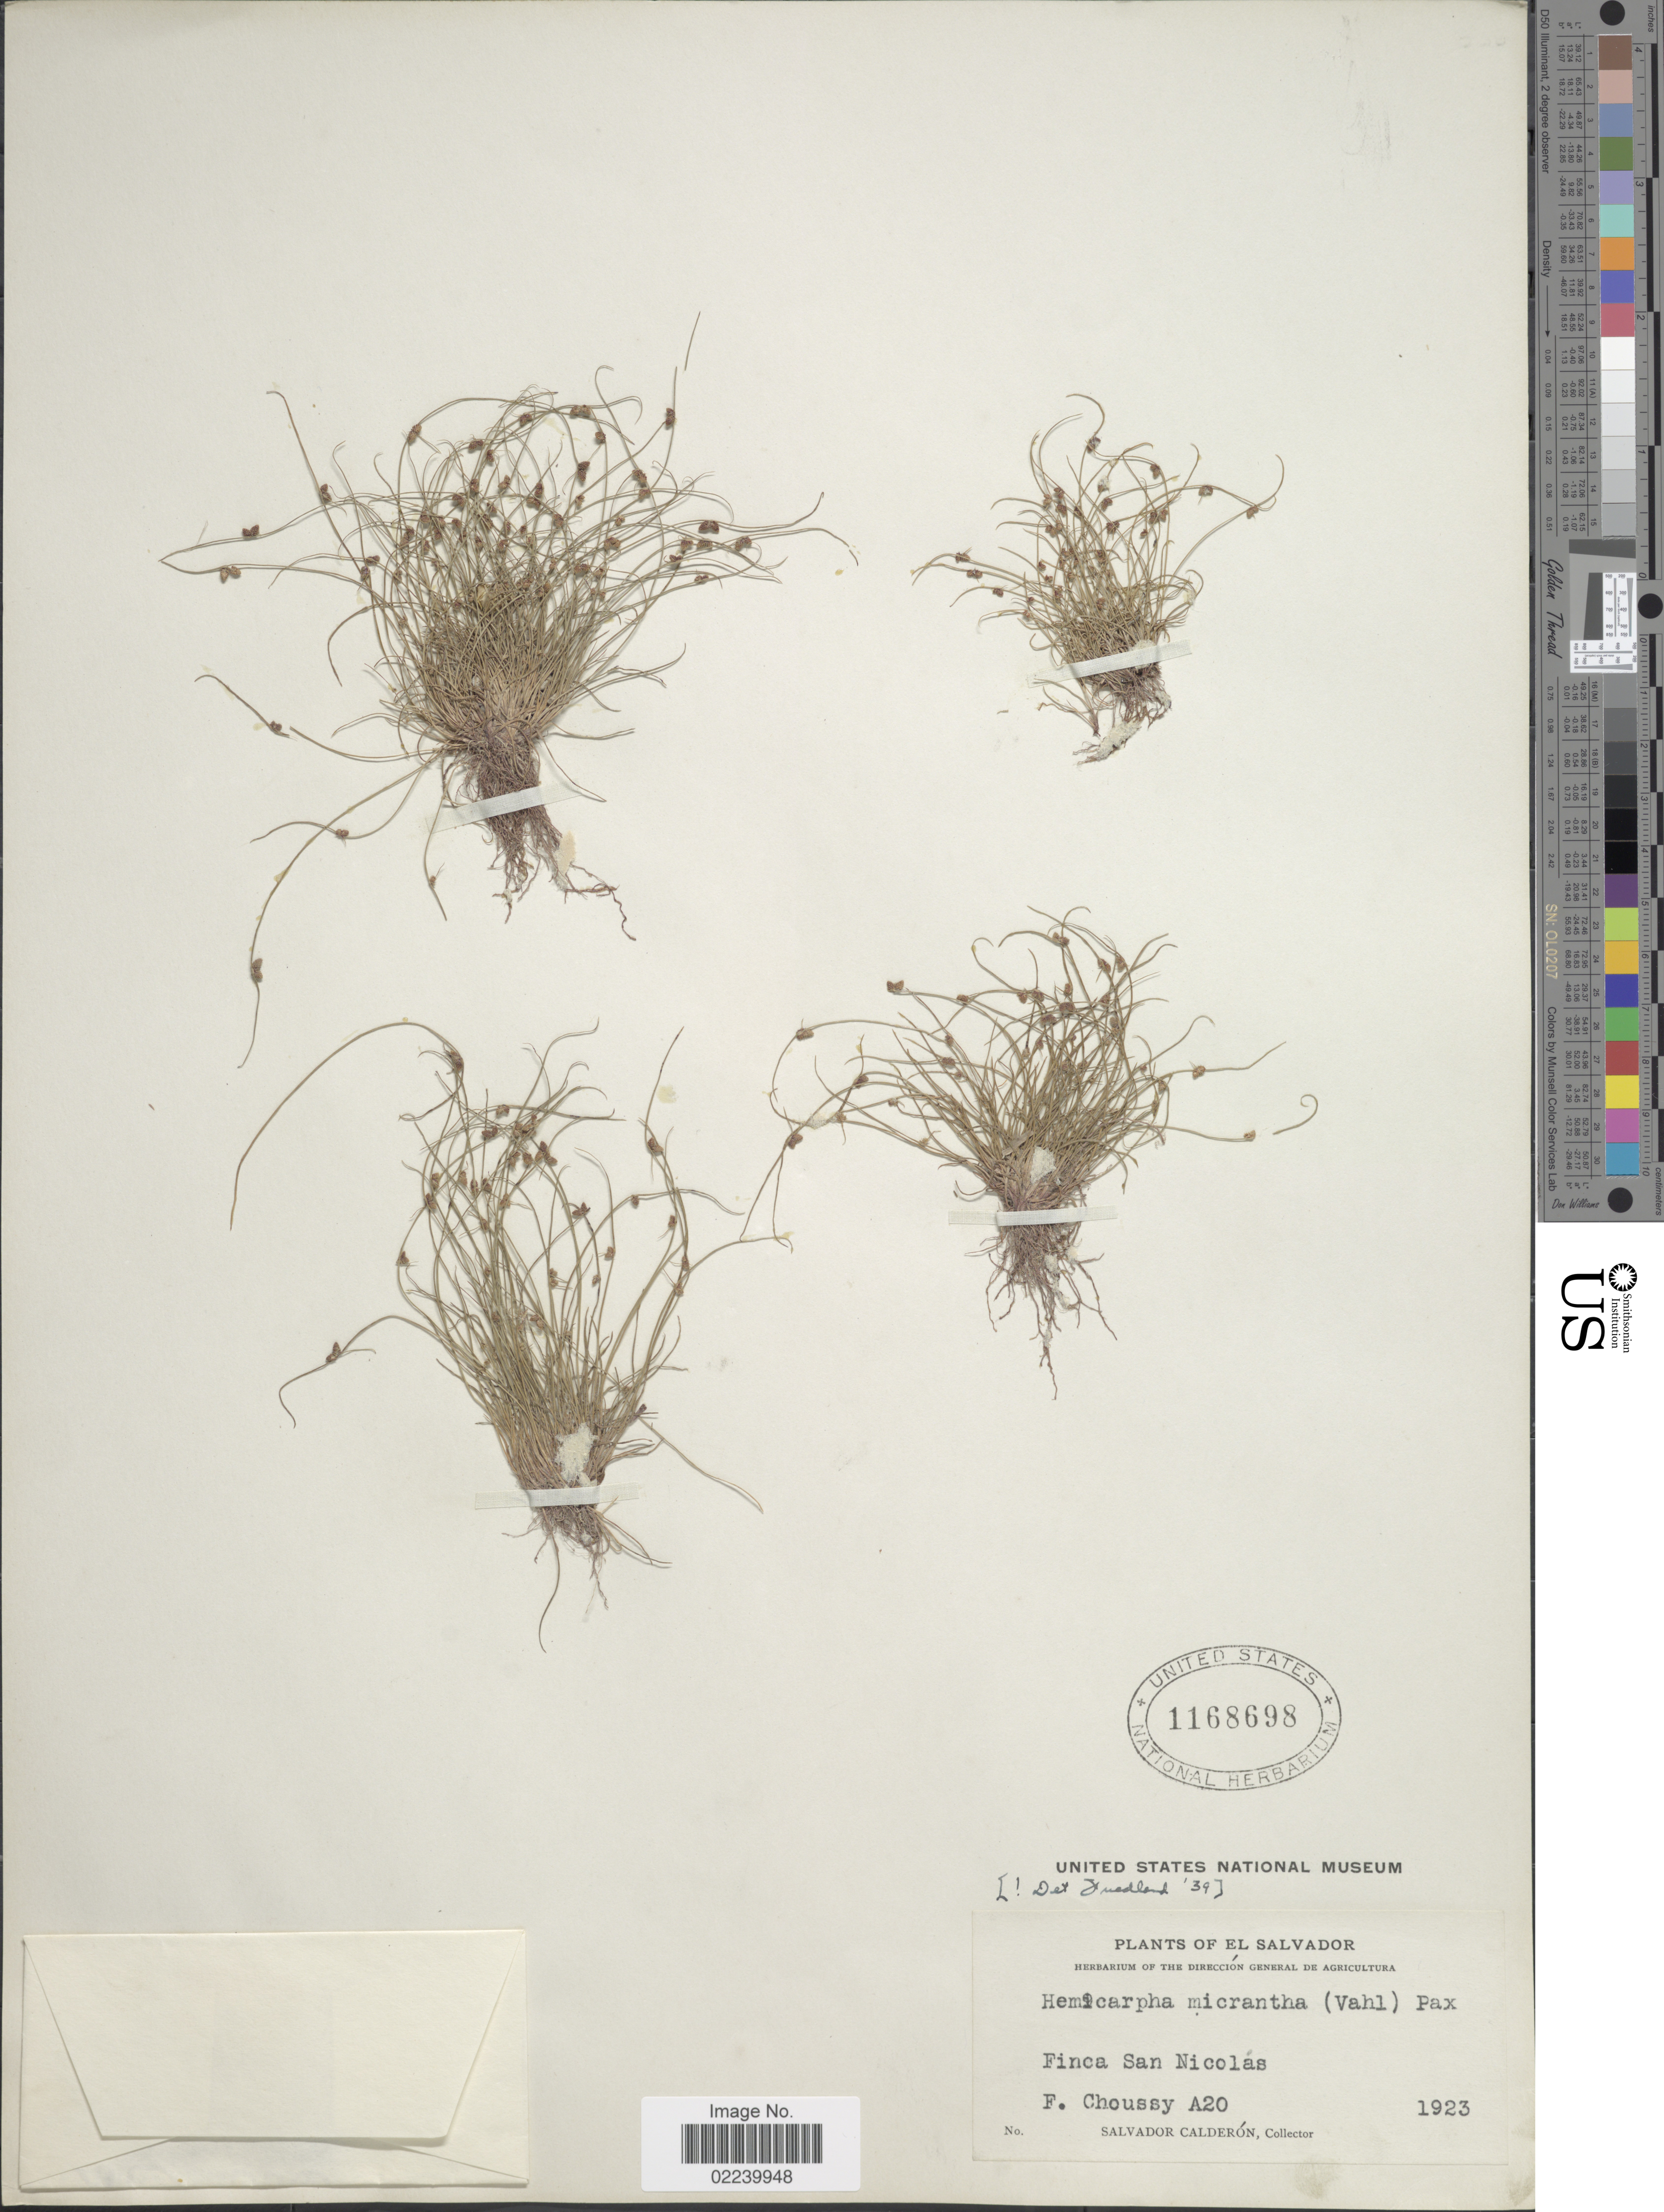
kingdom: Plantae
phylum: Tracheophyta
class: Liliopsida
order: Poales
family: Cyperaceae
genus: Cyperus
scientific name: Cyperus subsquarrosus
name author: (Muhl.) Bauters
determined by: Strong, M. T., (US), Smithsonian Institution - National Museum of Natural History (UNITED STATES)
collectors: S. Calderón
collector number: A20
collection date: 1923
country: El Salvador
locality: Finca San Nicolas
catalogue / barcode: US 1168698